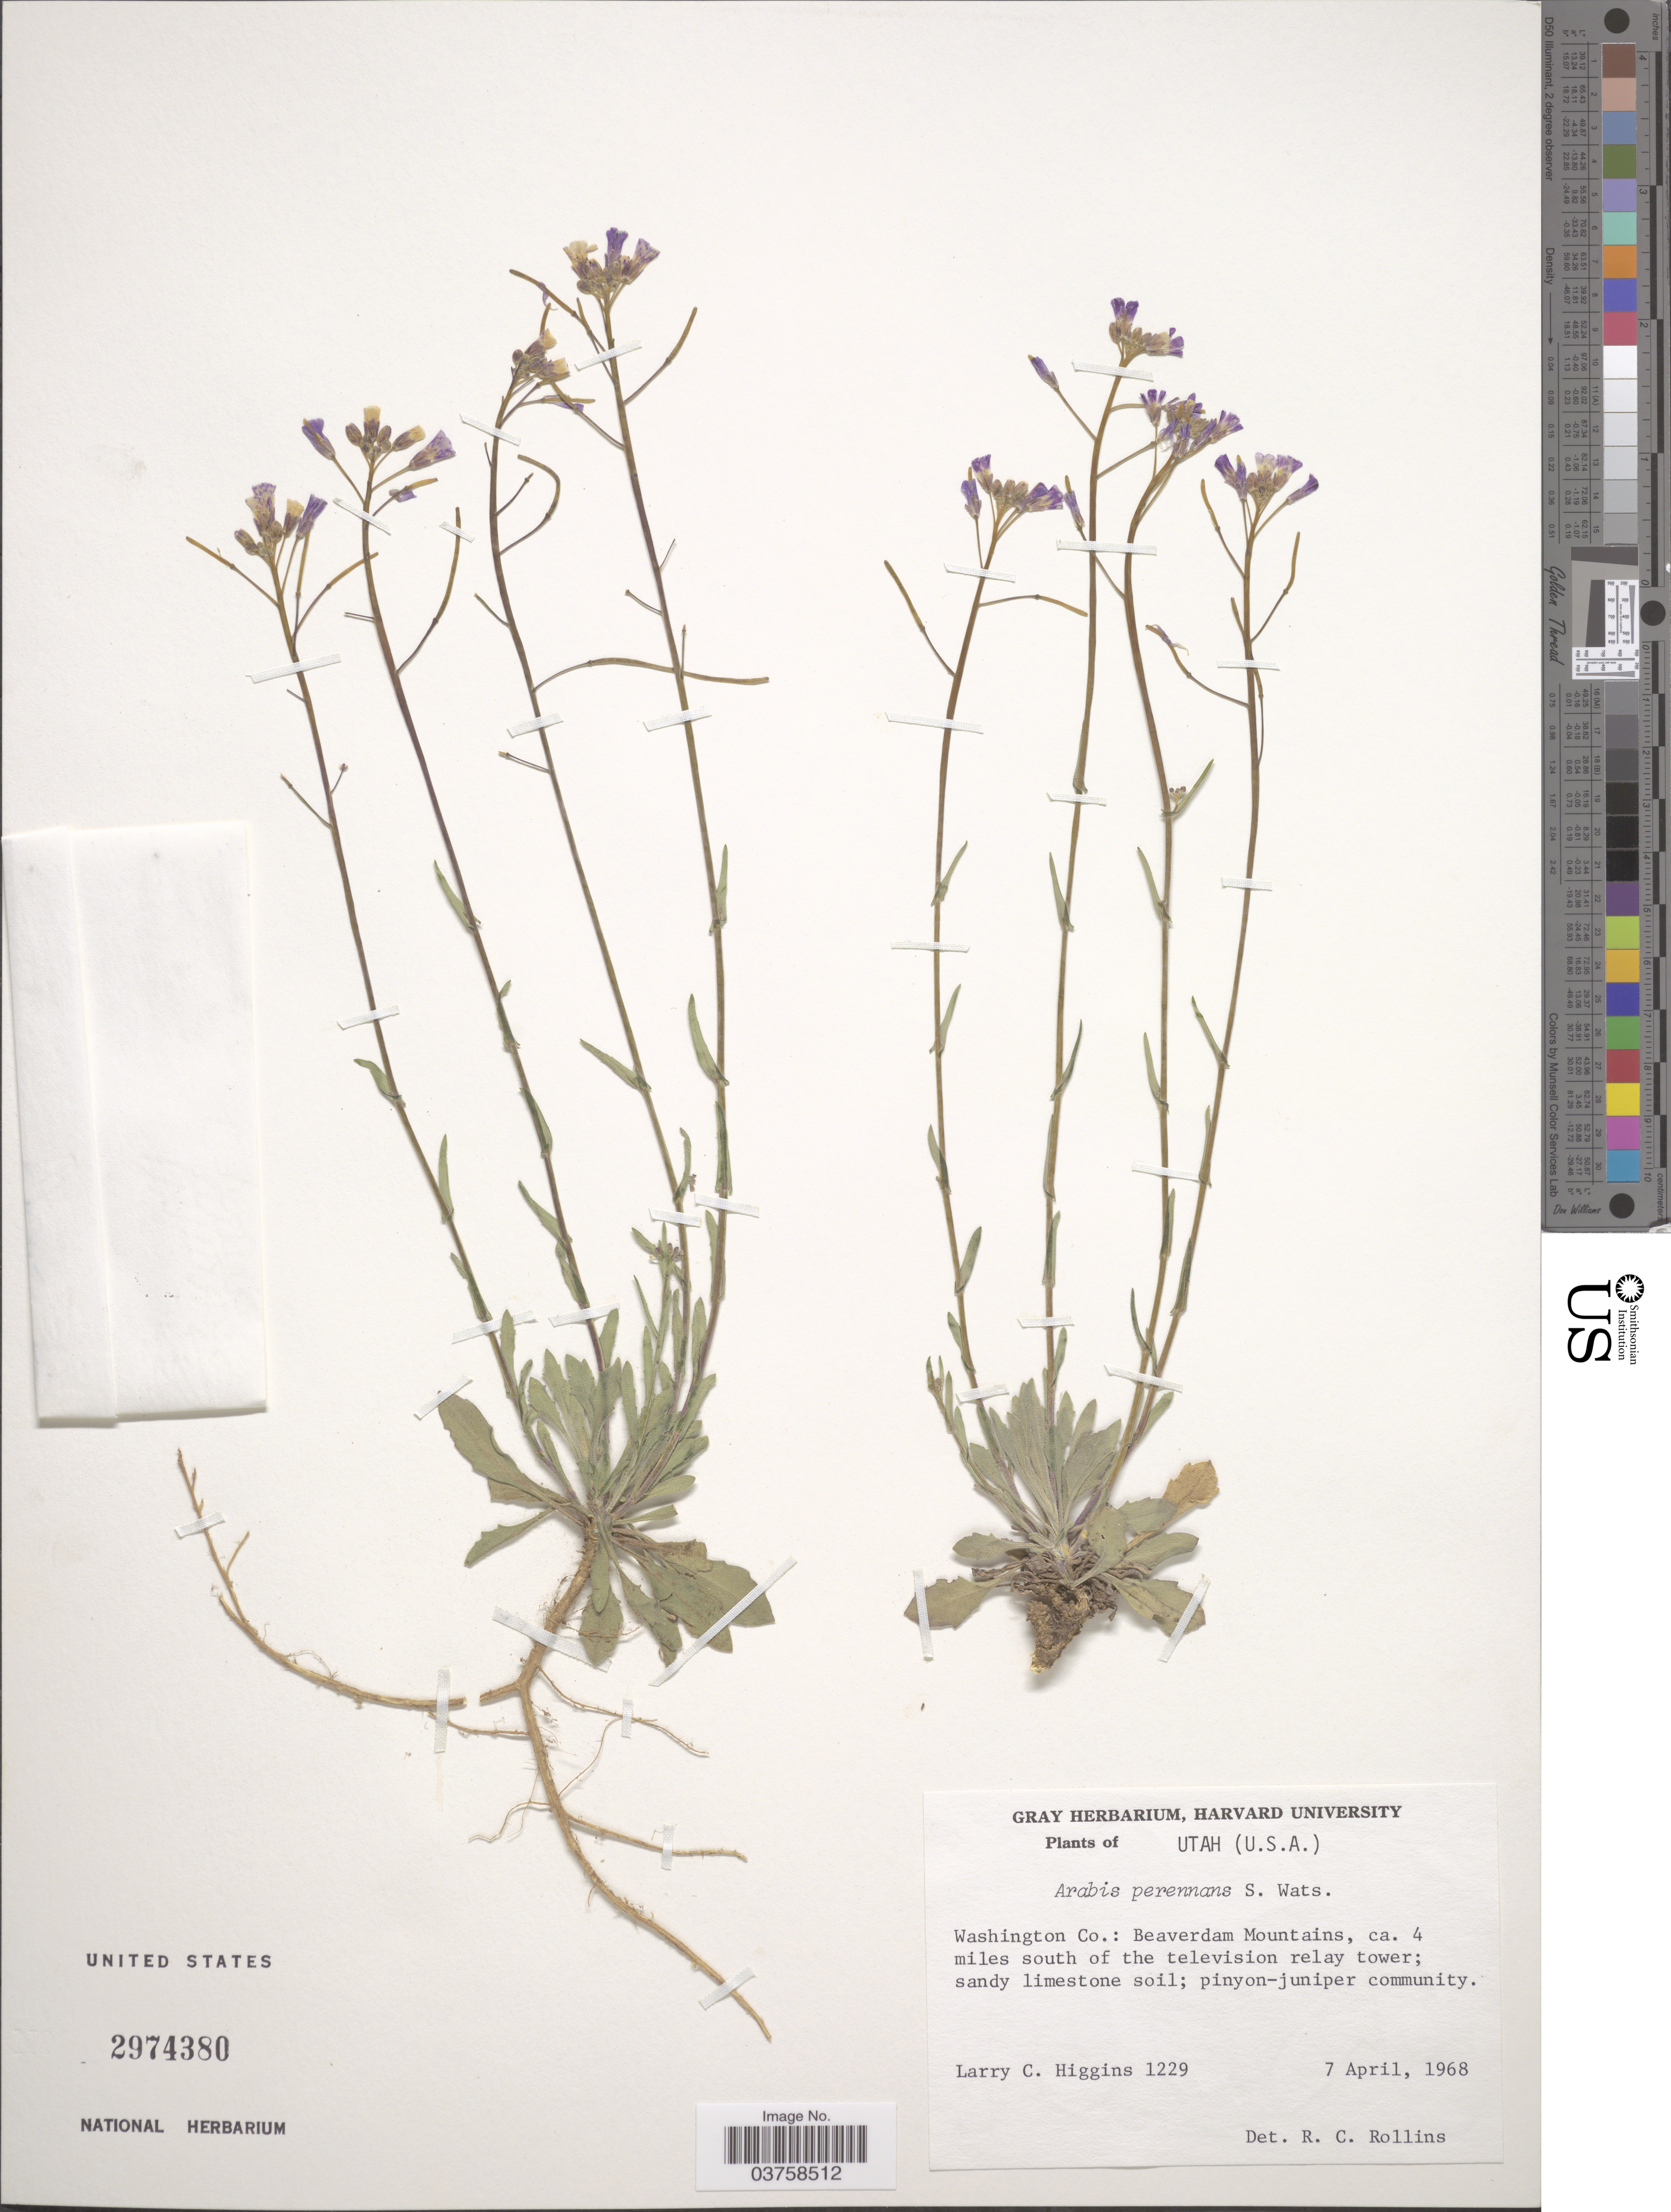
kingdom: Plantae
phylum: Tracheophyta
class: Magnoliopsida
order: Brassicales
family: Brassicaceae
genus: Arabis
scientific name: Arabis perennans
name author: S. Watson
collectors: L. Higgins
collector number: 1229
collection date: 1968-04-07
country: United States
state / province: Utah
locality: Washington Co.: Beaverdam Mountains, ca. 4 miles south of television relay tower.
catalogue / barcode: US 2974380